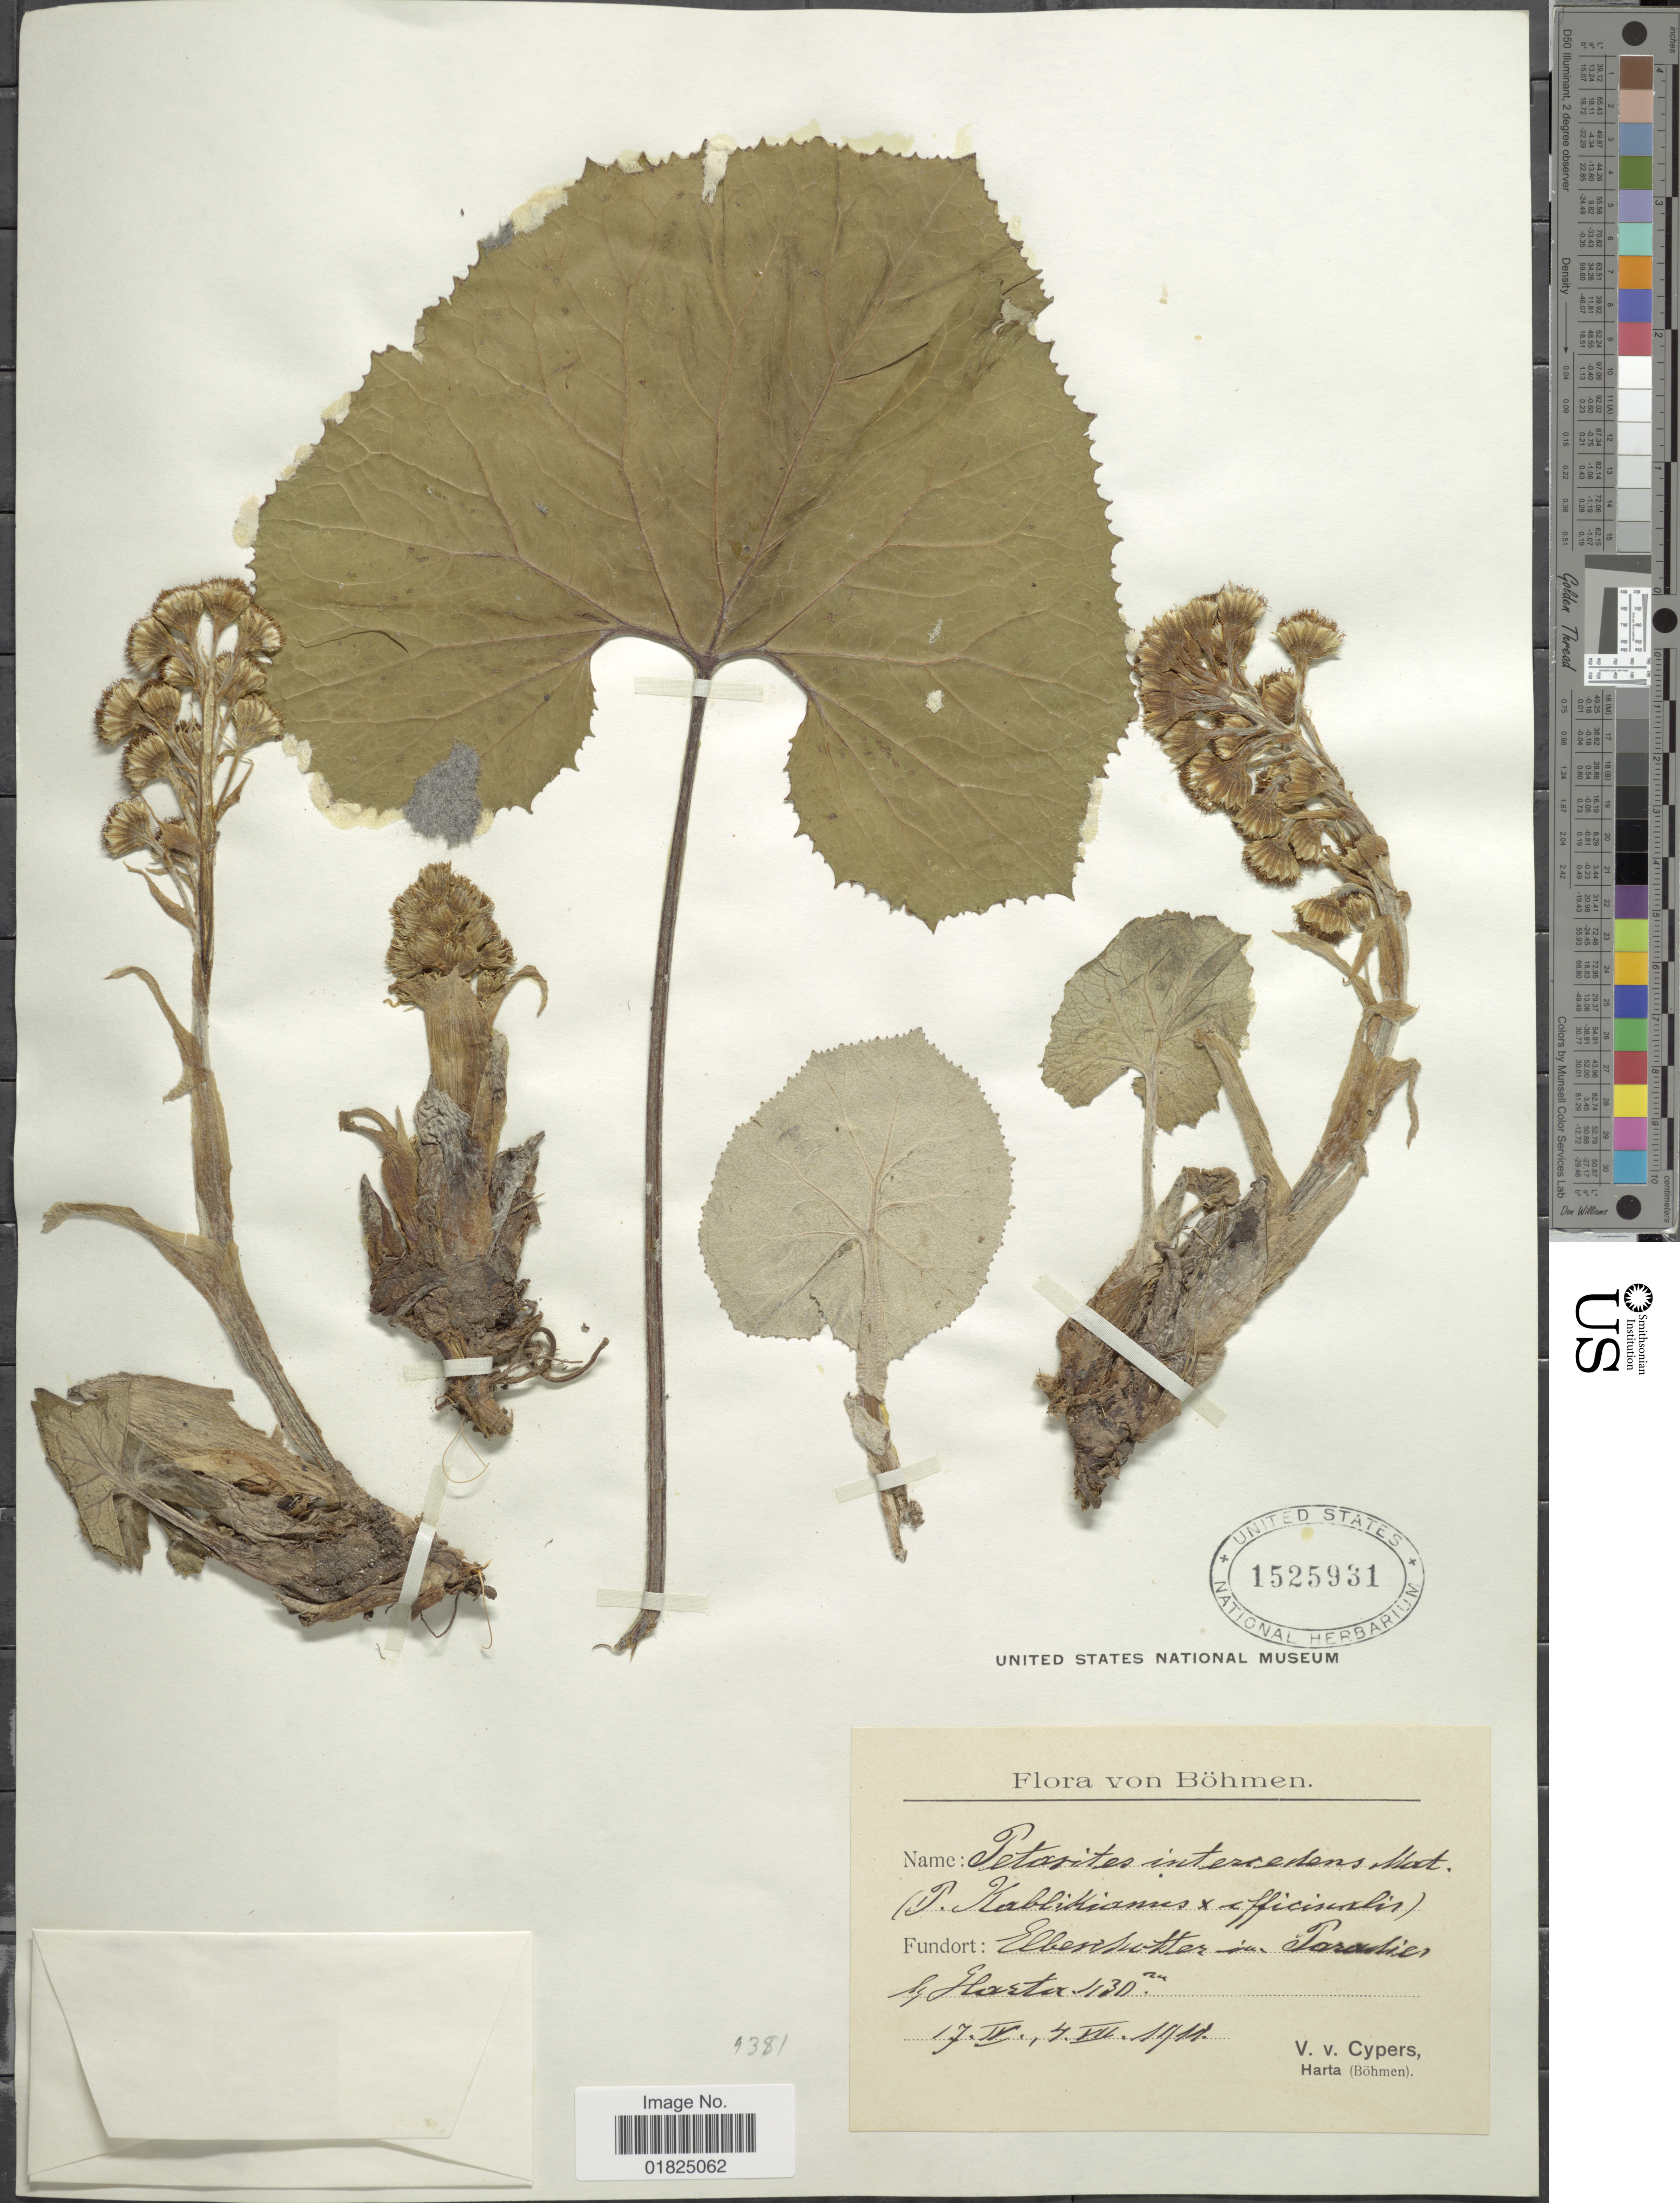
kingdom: Plantae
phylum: Tracheophyta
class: Magnoliopsida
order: Asterales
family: Asteraceae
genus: Petasites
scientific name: Petasites sp.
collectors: V. Cypers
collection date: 1911-04-17/1911-07-04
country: Czechia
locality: Böhmen, Elber [illegible text]hotter in Paradise b. Glocster [interpreted]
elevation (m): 1130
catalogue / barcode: US 1525931